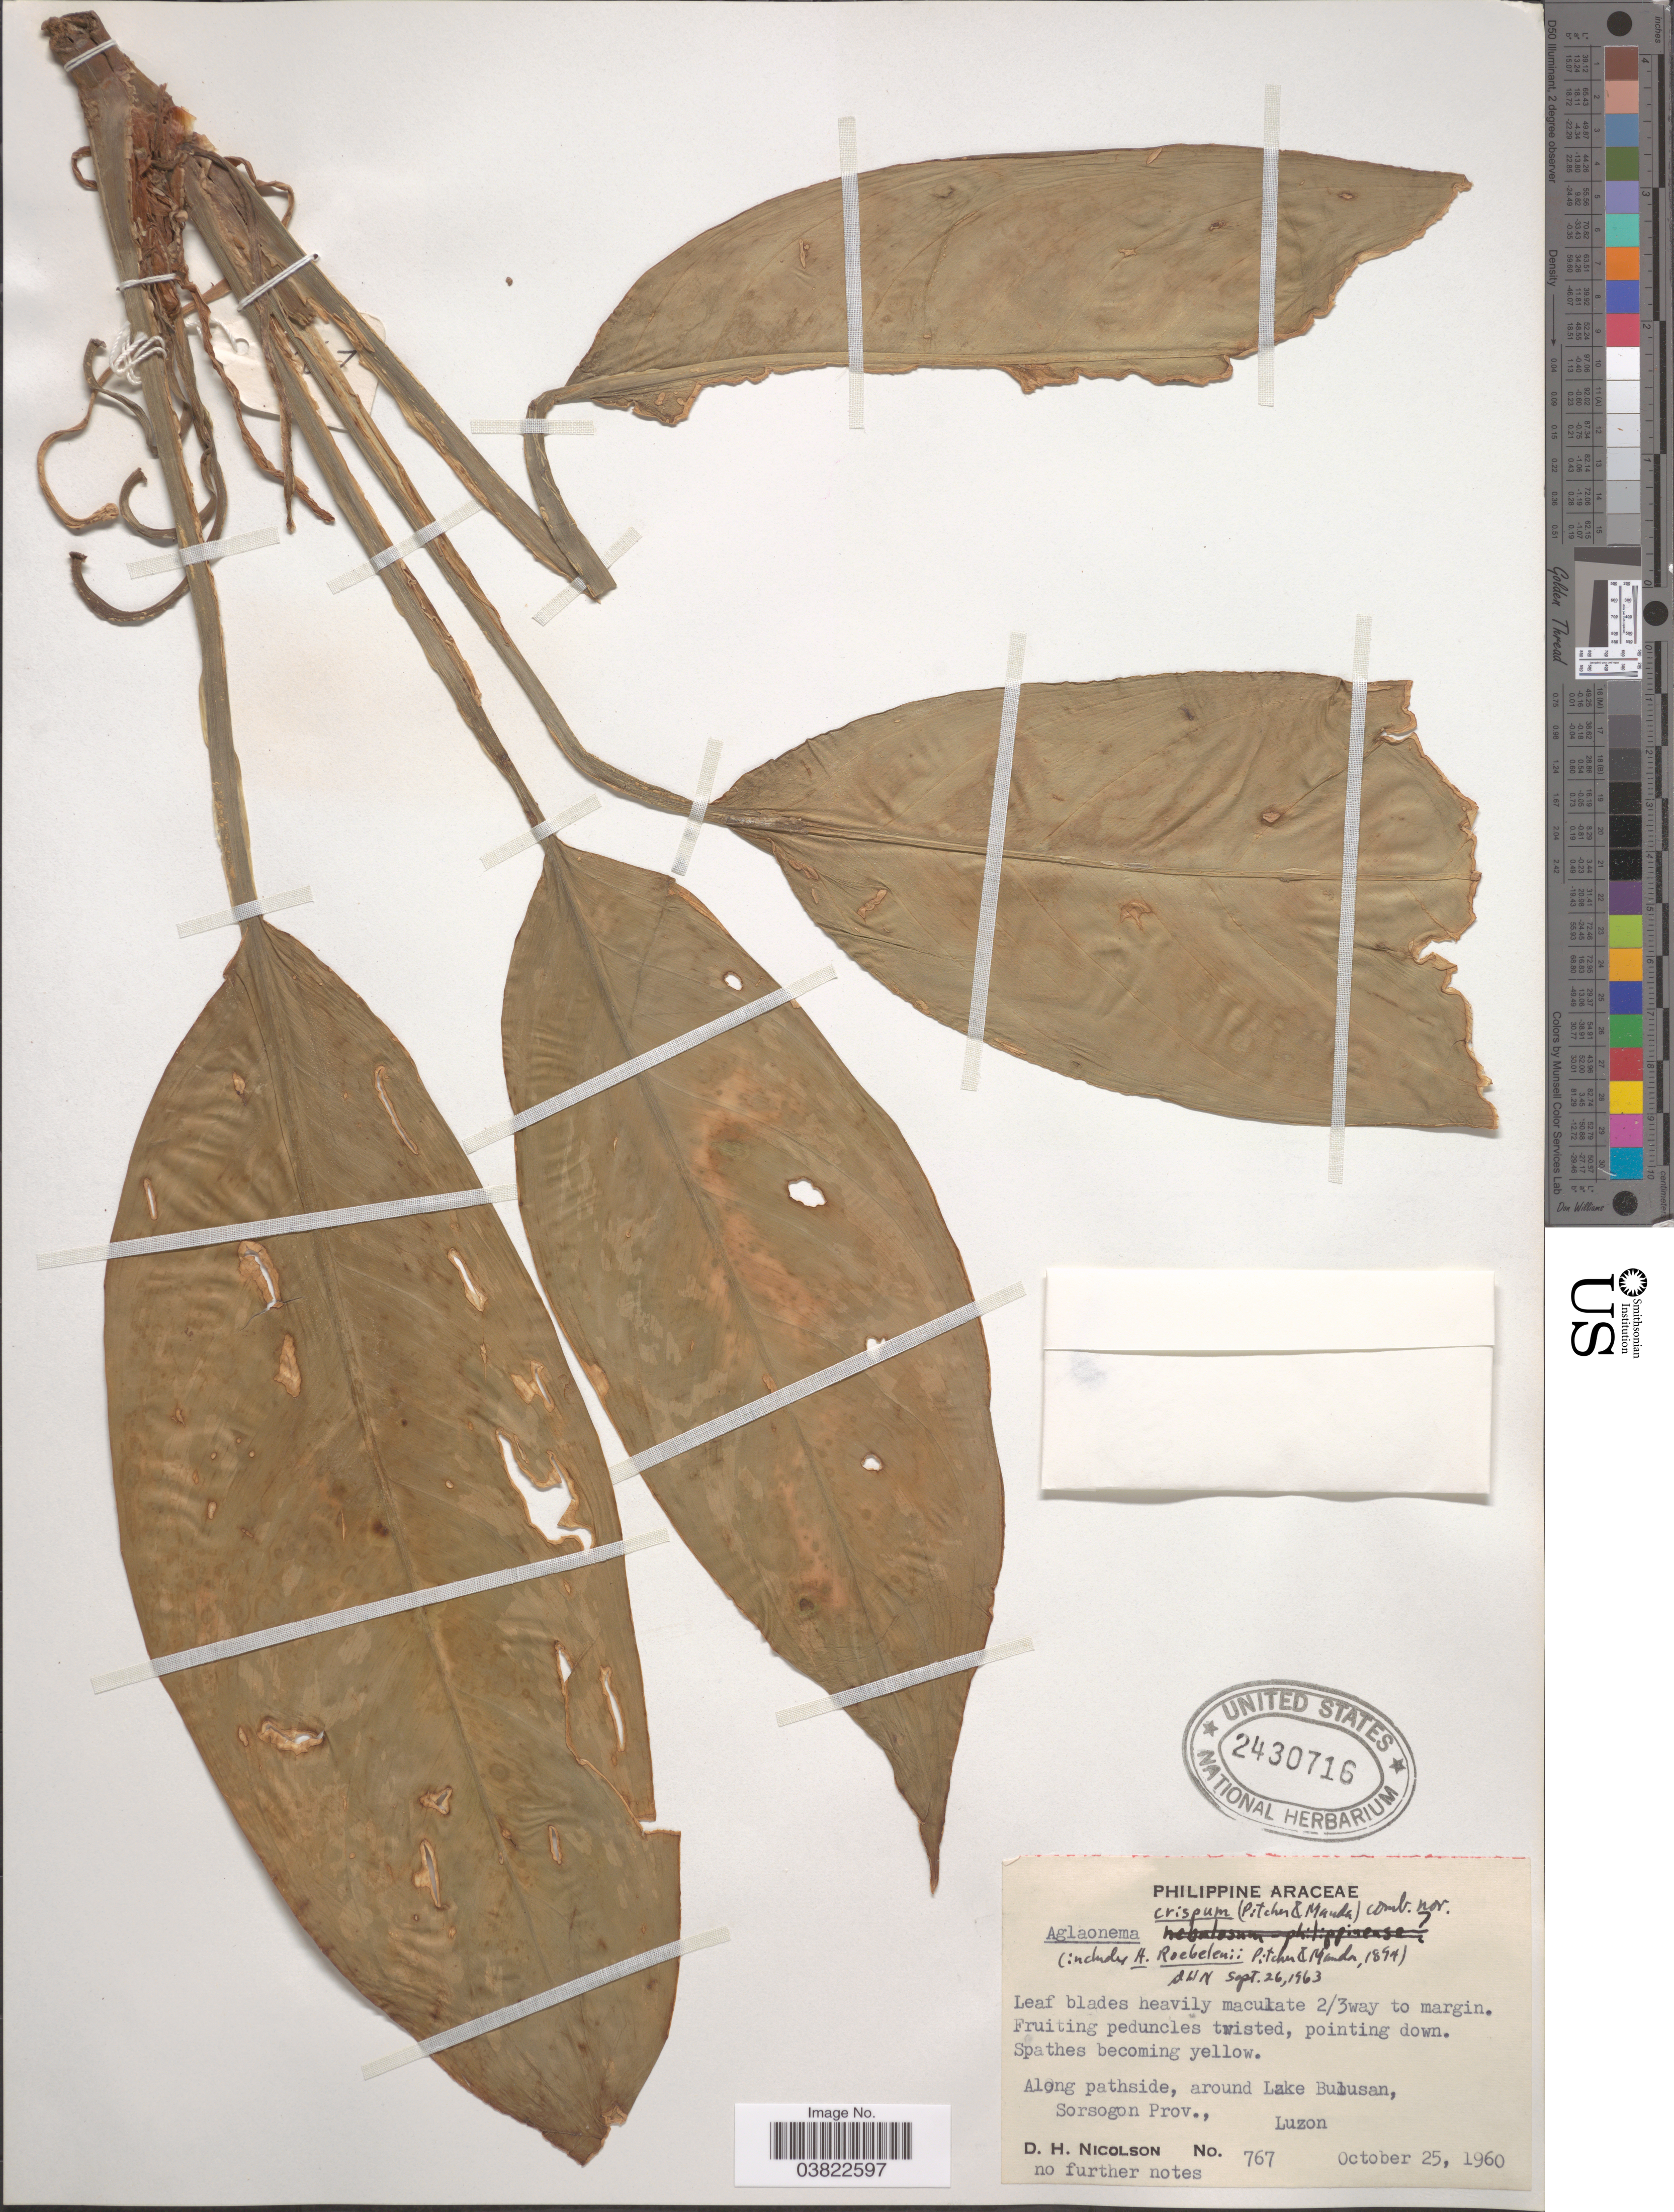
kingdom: Plantae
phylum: Tracheophyta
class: Liliopsida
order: Alismatales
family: Araceae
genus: Aglaonema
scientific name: Aglaonema crispum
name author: (Pitcher & Manda) Nicolson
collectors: D. H. Nicolson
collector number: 767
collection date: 1960-10-25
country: Philippines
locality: Along pathside, around Lake Bulusan, Sorsogon Prov., Luzon.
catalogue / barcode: US 2430716